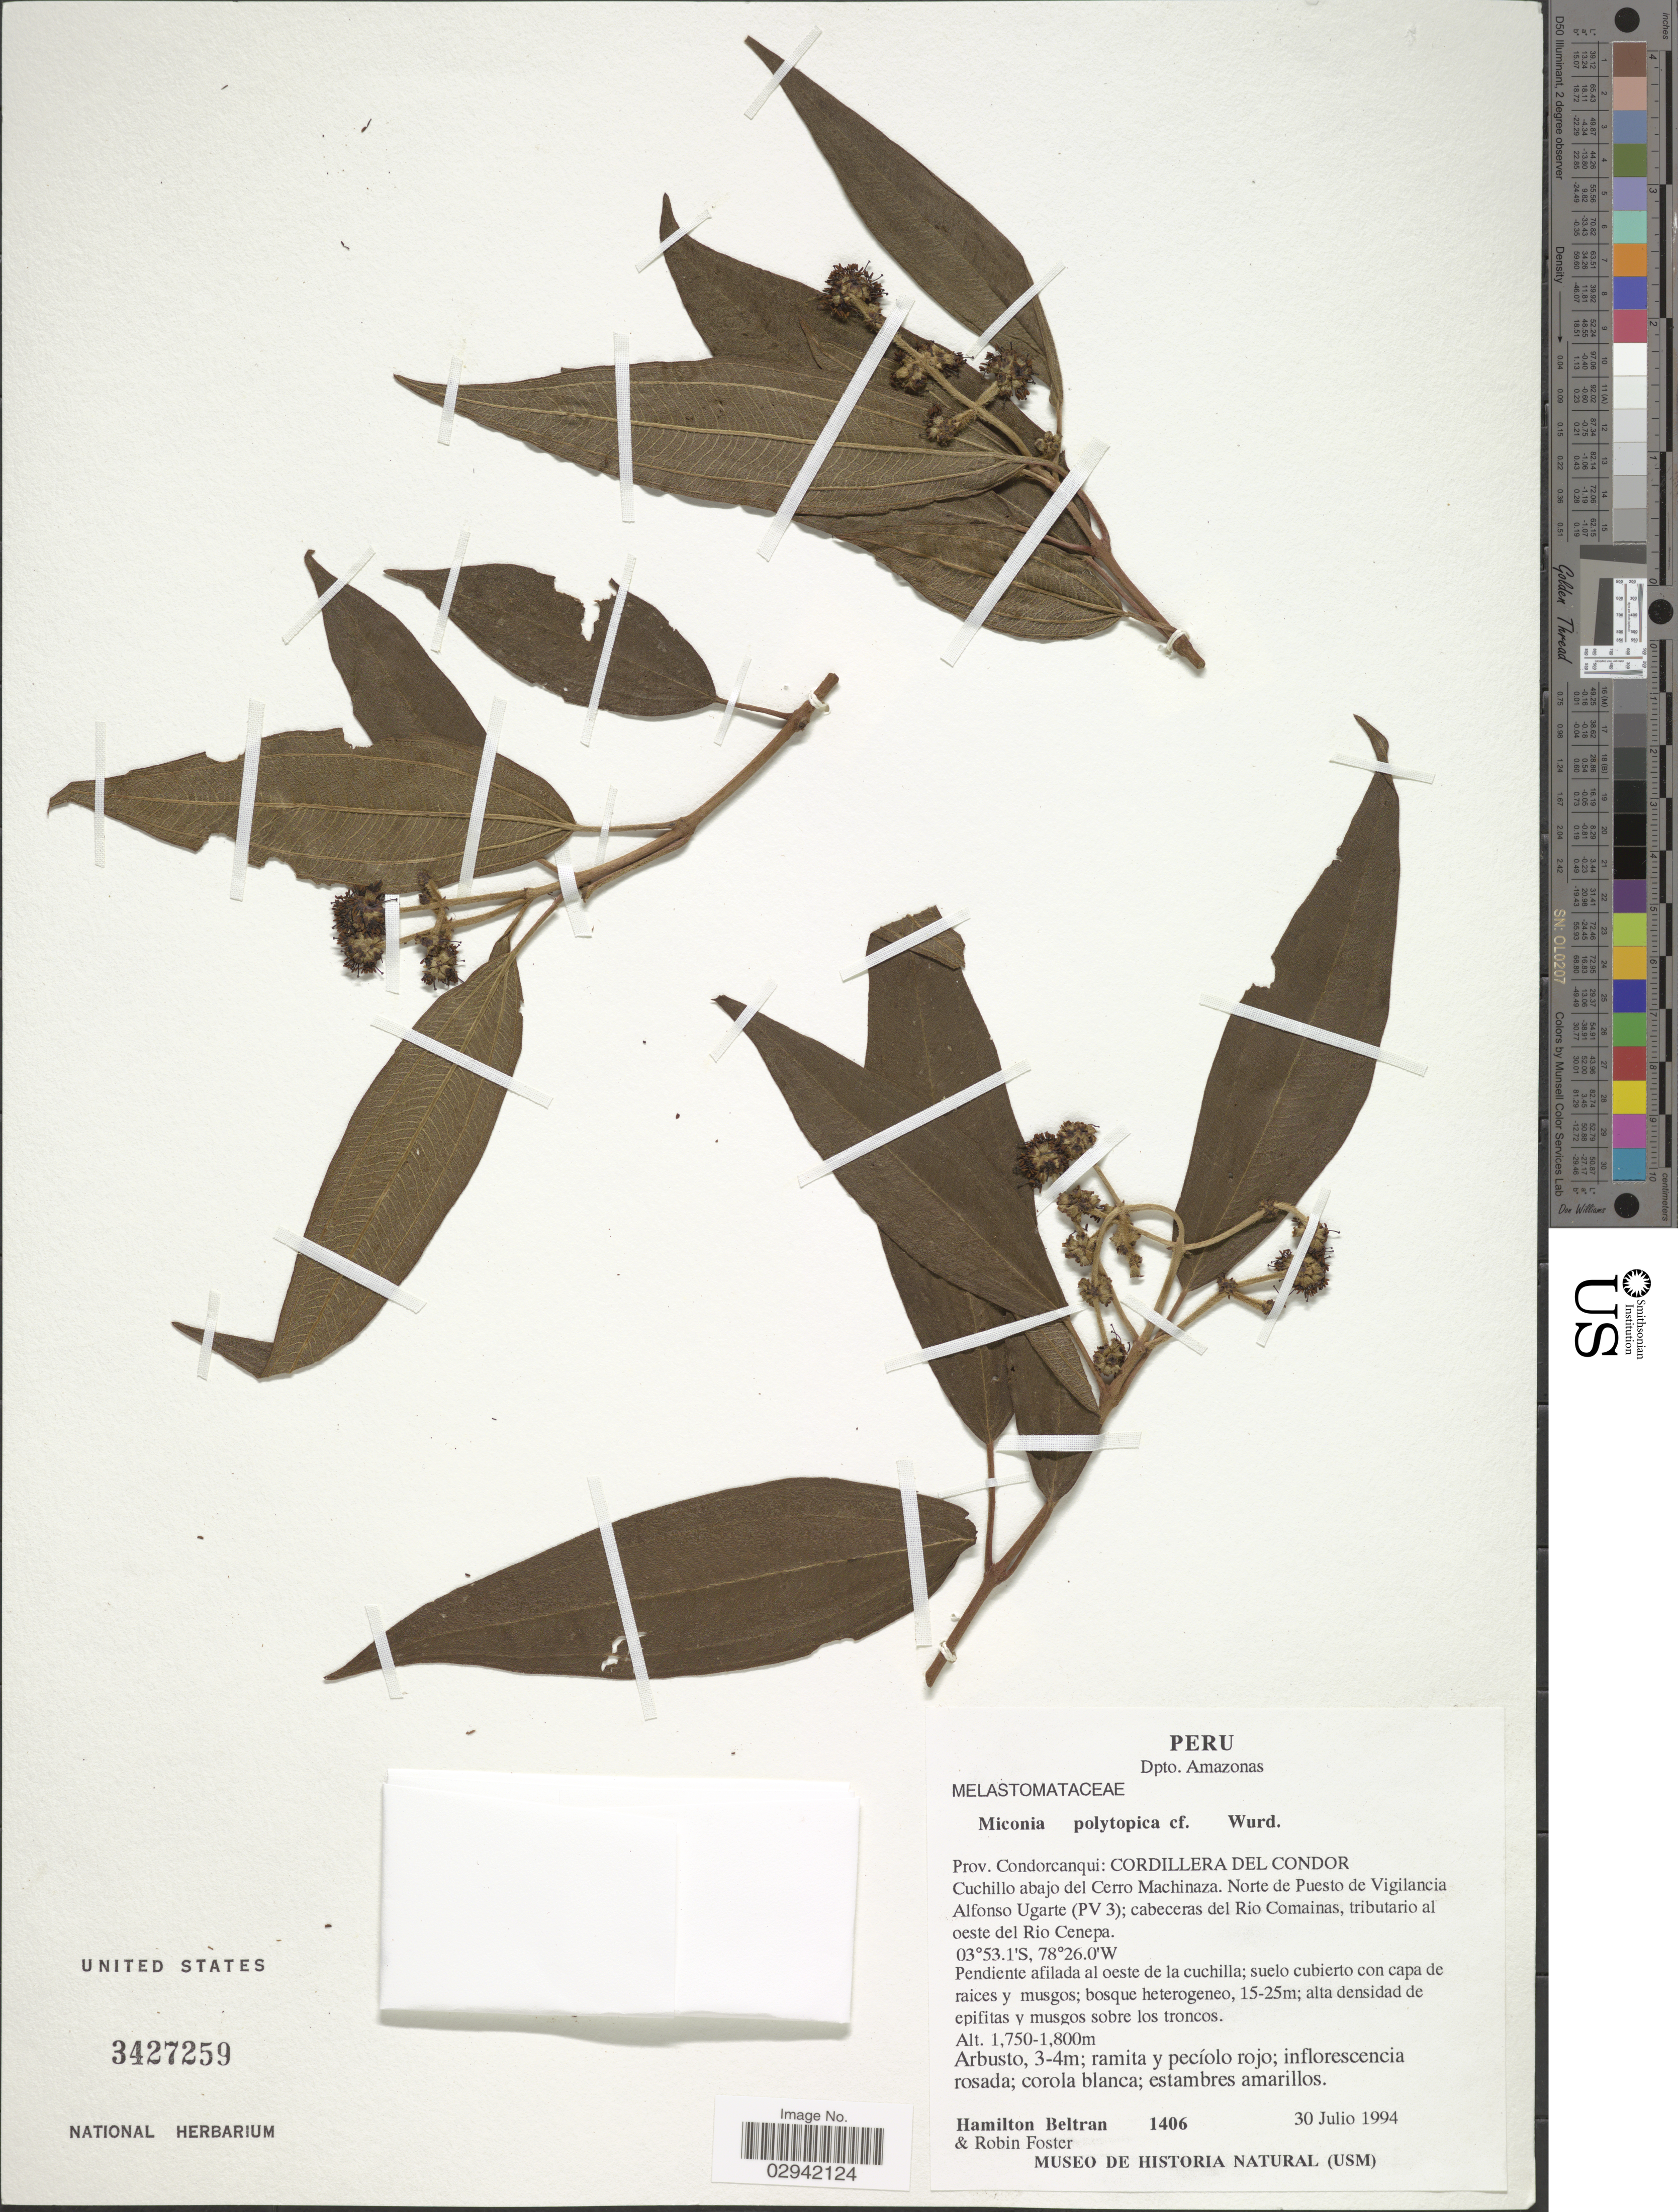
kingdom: Plantae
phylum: Tracheophyta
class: Magnoliopsida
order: Myrtales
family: Melastomataceae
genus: Miconia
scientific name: Miconia polytopica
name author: Wurdack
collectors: H. Beltran & R. B. Foster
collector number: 1406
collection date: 1994-07-30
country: Peru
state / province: Amazonas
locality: Dpto. Amazonas. Prov. Condorcanqui: CORDILLERA DEL CONDOR. Cuchillo abajo del Cerro Machinaza. Norte de Puesto de Vigilancia Alfonso Ugarte (PV 3); cabeceras del Rio Comainas, tributario al oeste del Rio Cenepa.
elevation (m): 1750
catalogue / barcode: US 3427259